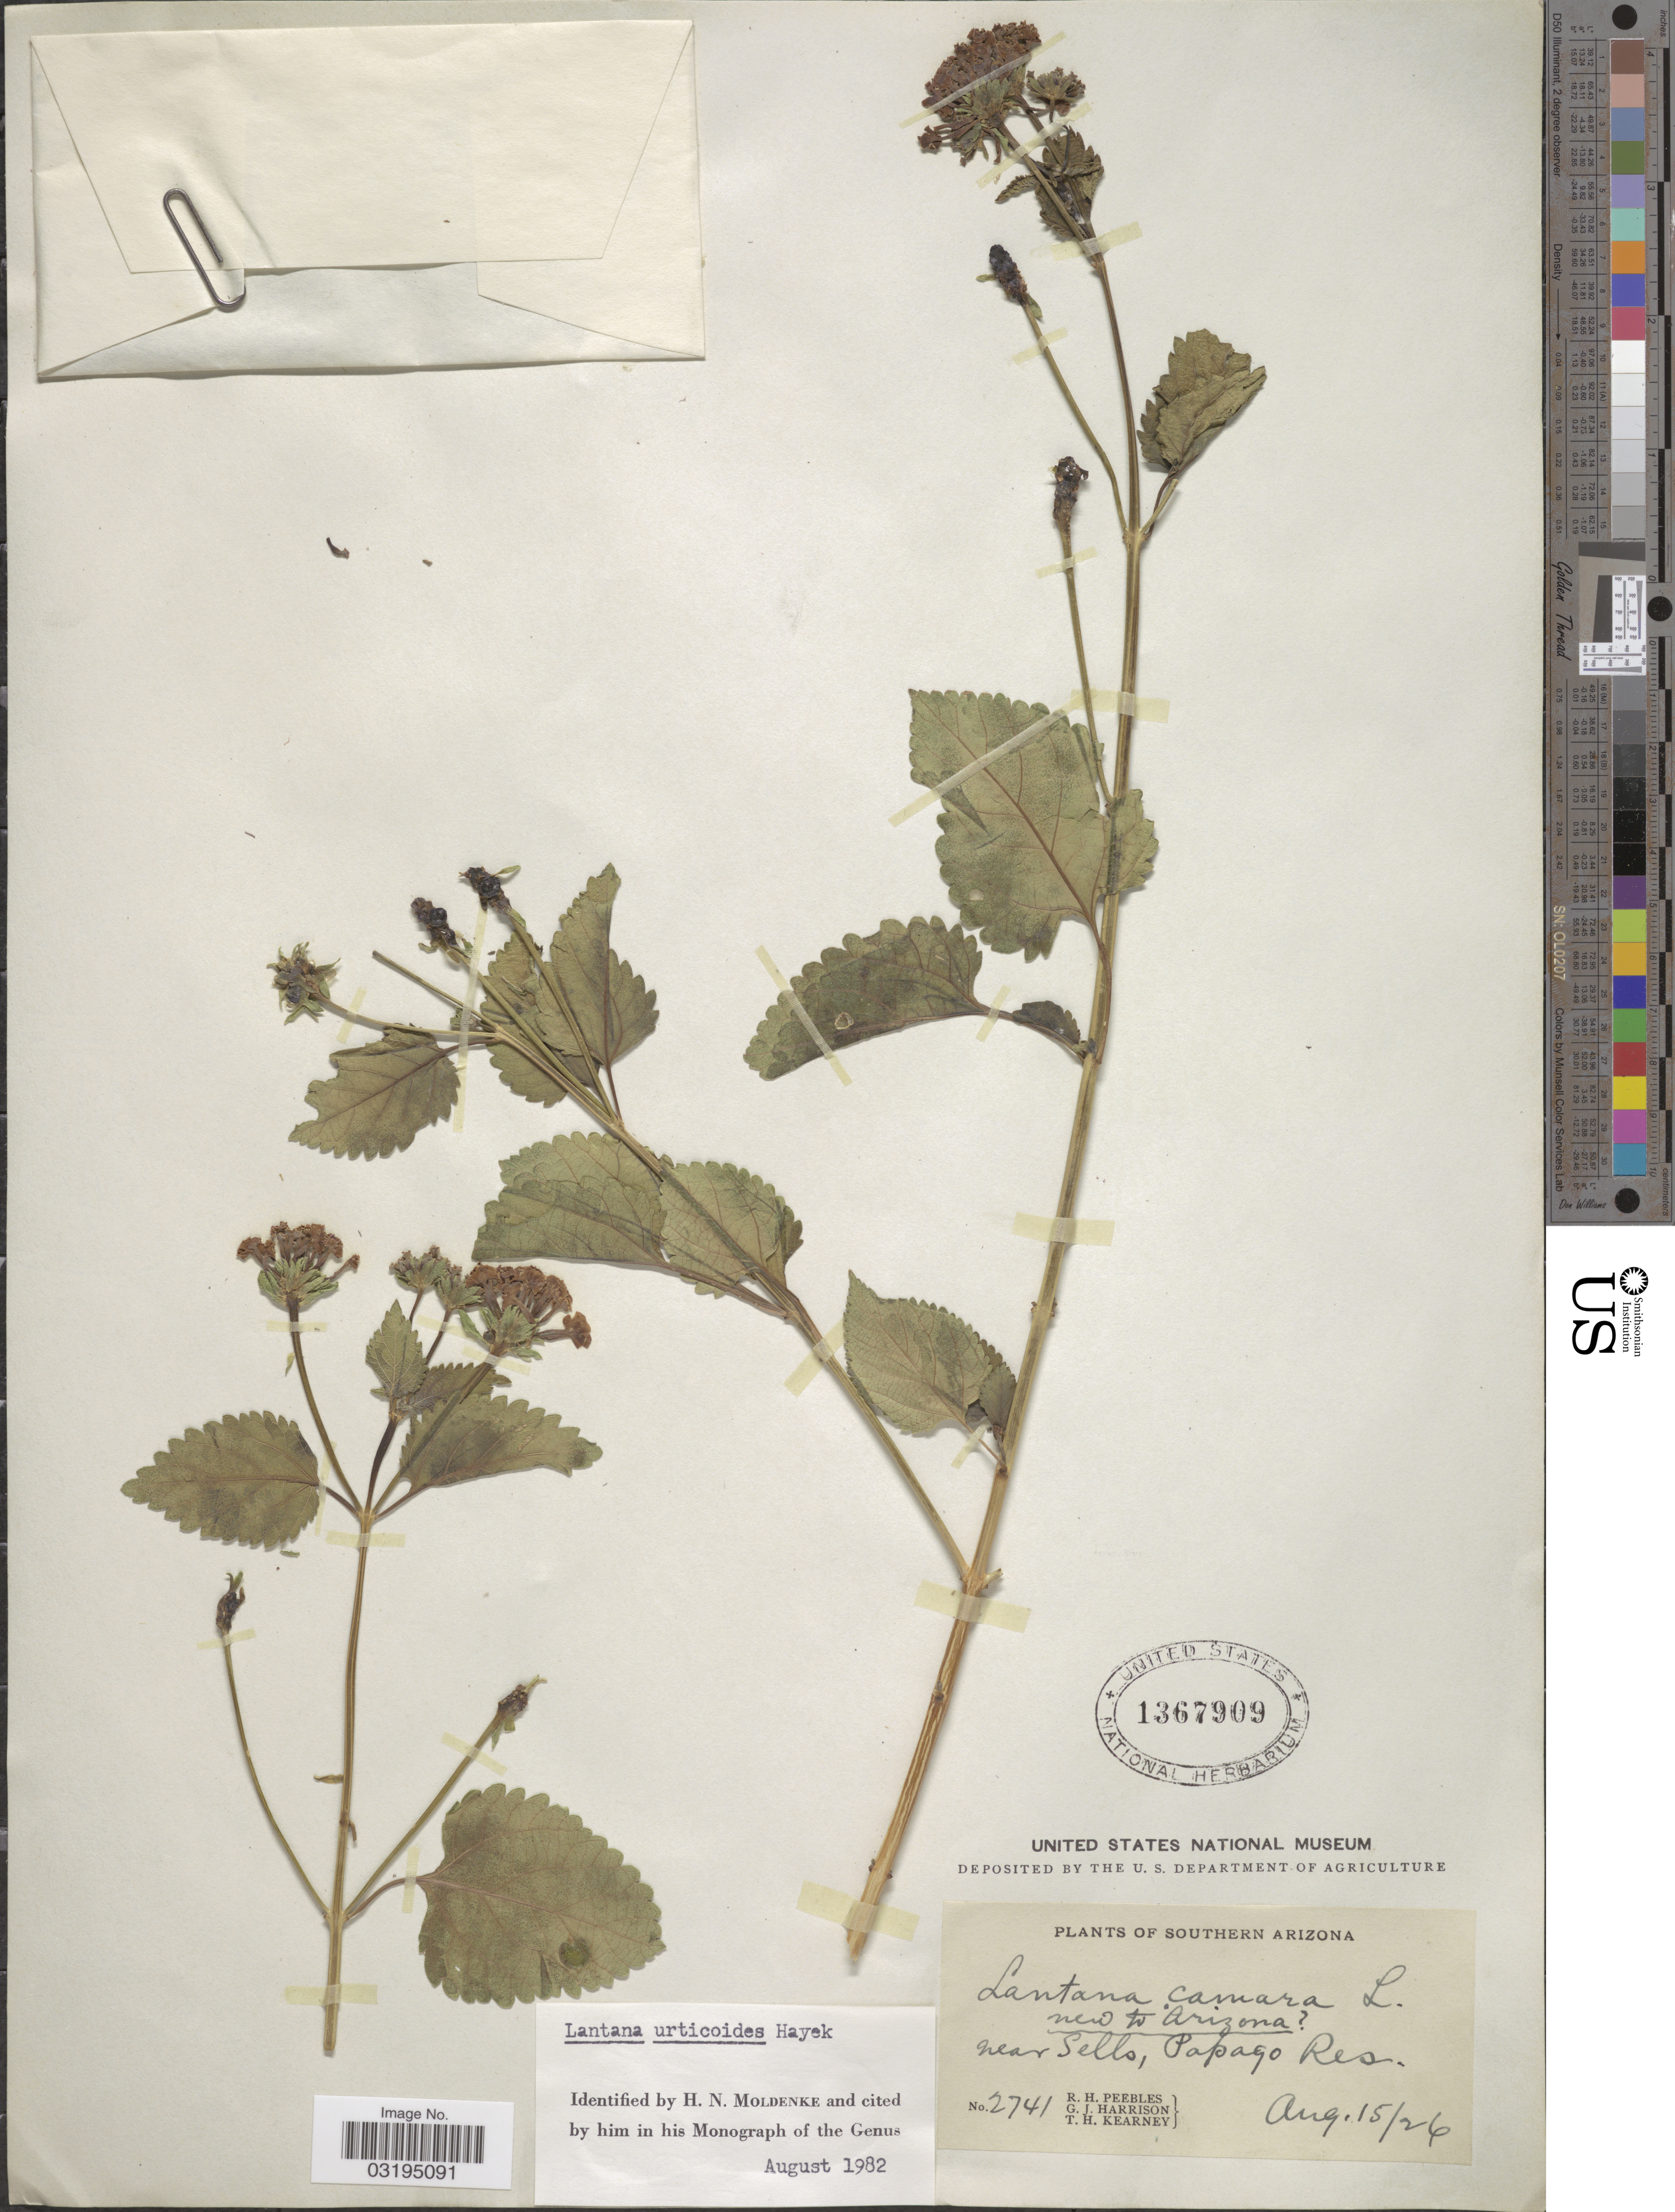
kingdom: Plantae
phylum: Tracheophyta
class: Magnoliopsida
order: Lamiales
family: Verbenaceae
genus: Lantana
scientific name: Lantana urticoides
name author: Hayek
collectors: R. H. Peebles, G. J. Harrison & T. H. Kearney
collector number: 2741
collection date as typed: Transcribed d/m/y: 15/8/26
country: United States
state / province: Arizona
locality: Southern Arizona. Near Sells, Papago Res.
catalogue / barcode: US 1367909